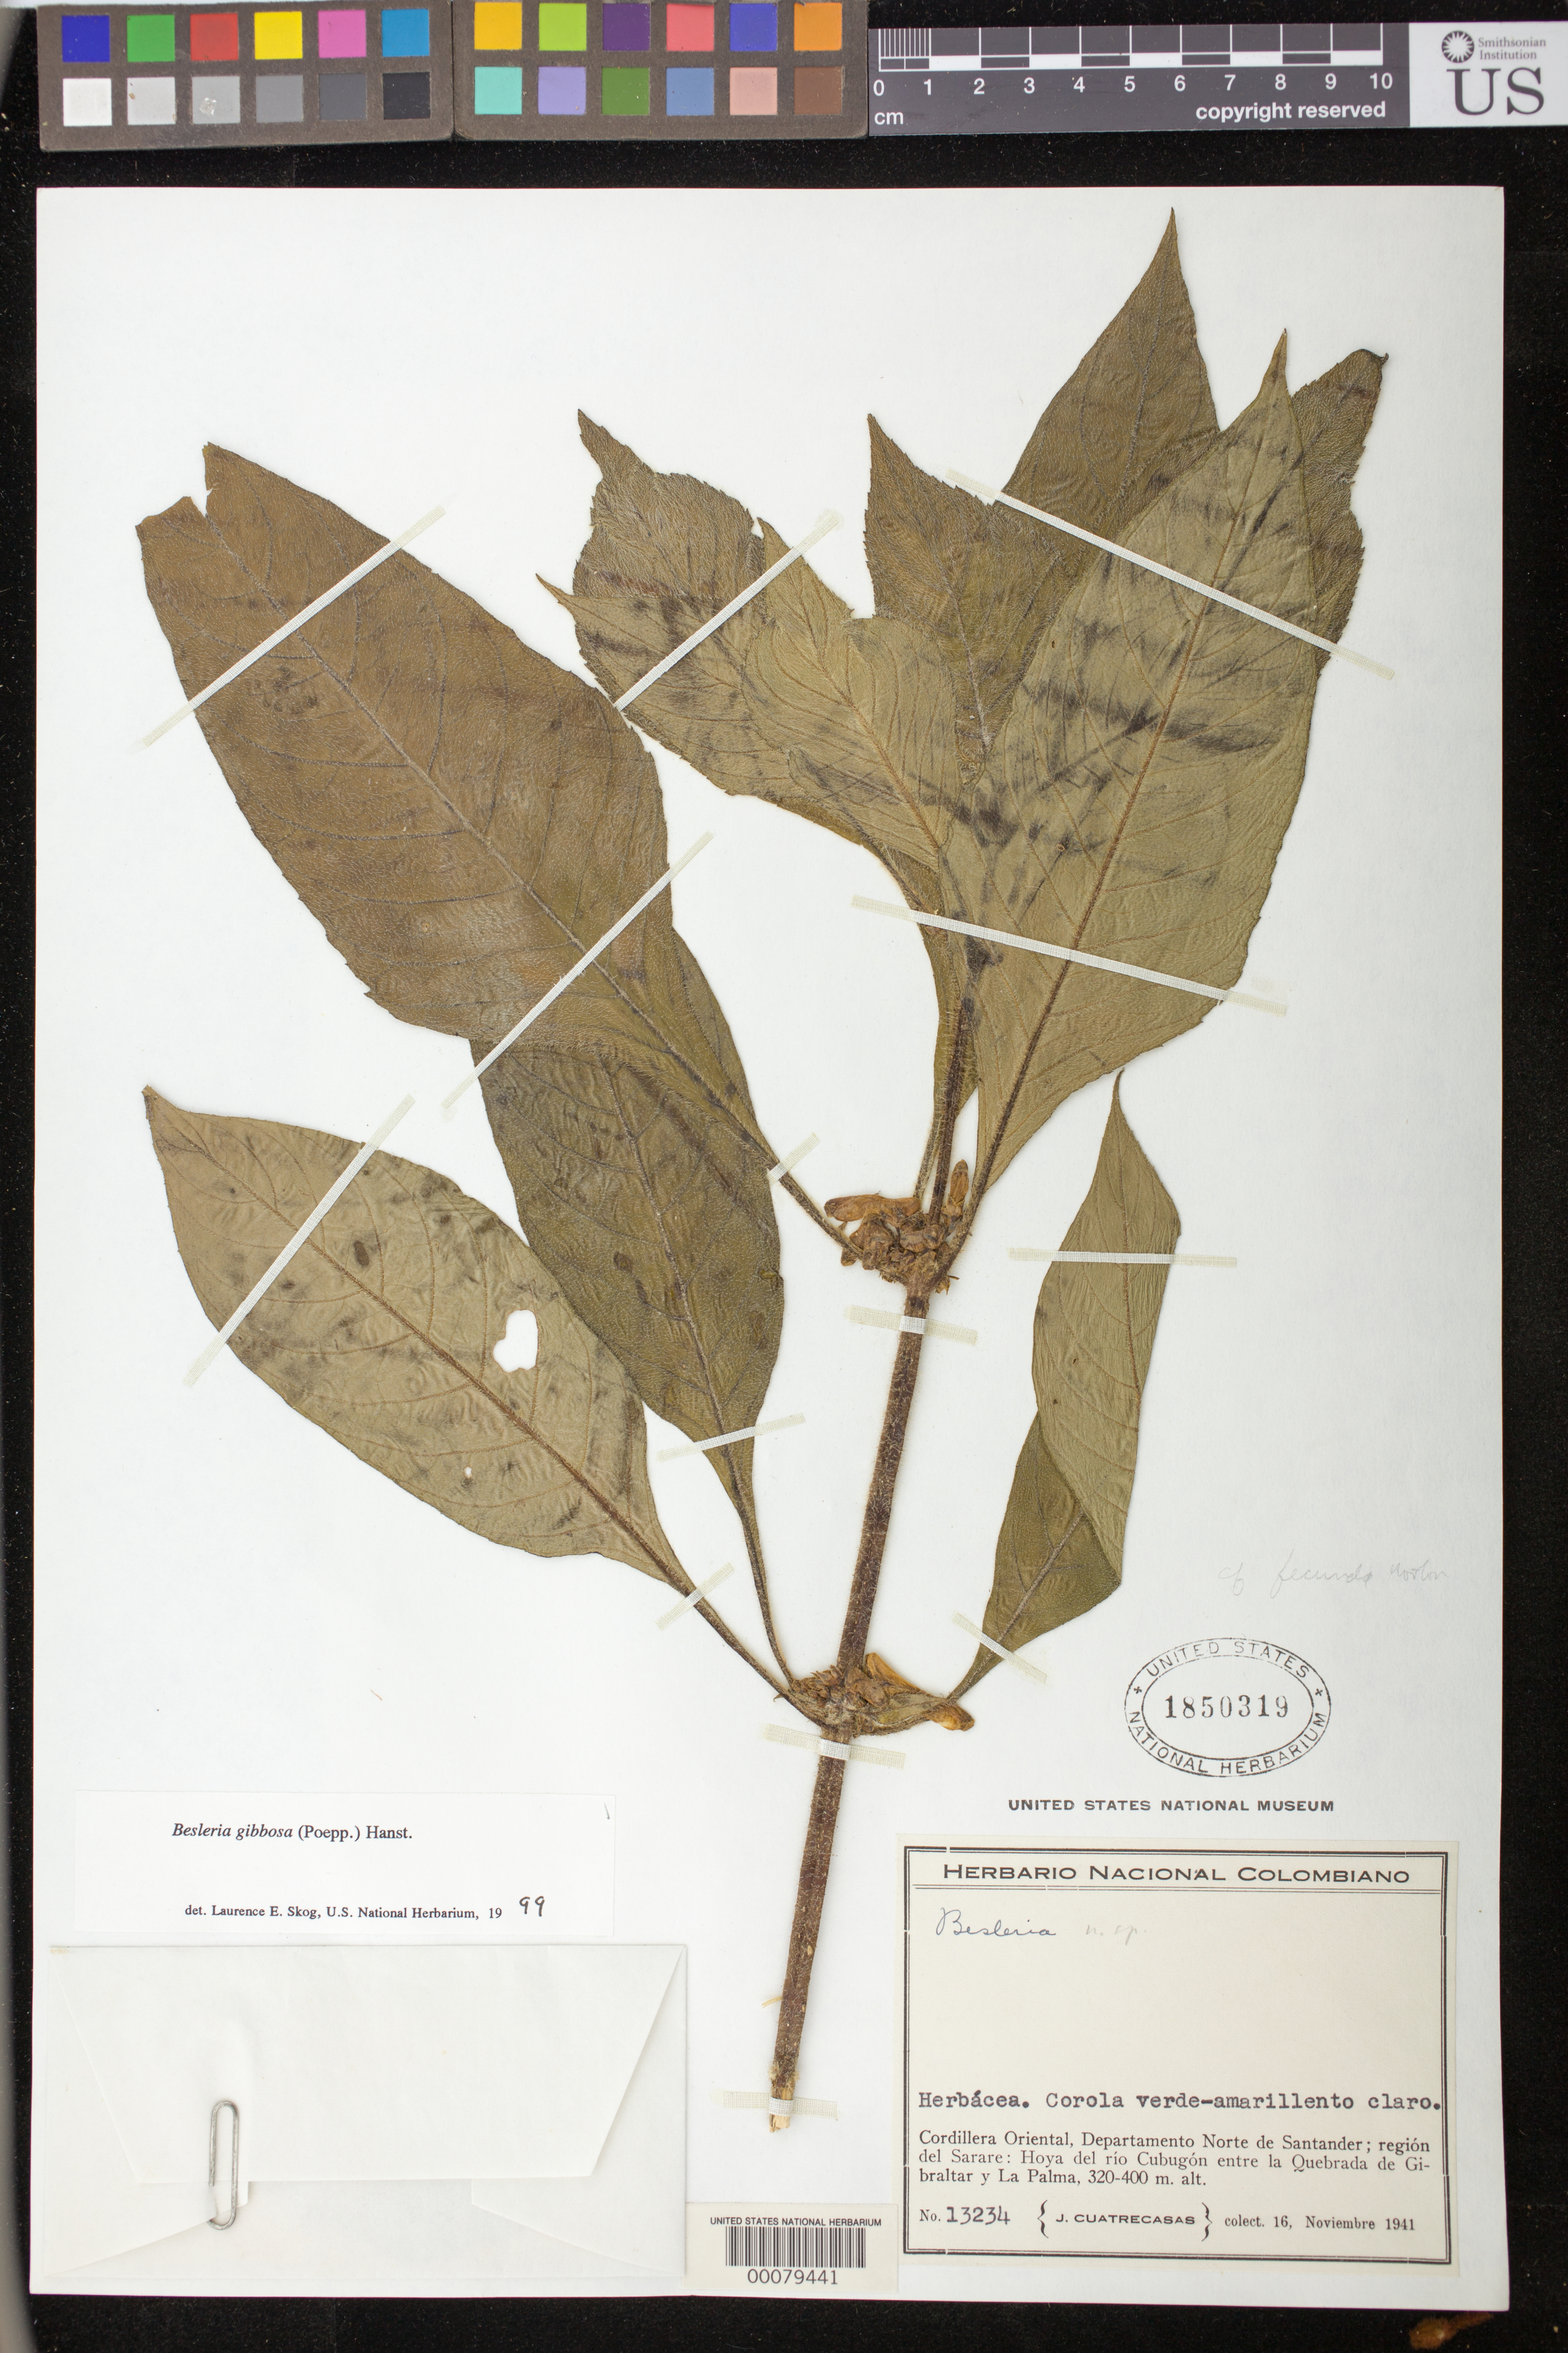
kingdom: Plantae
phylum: Tracheophyta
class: Magnoliopsida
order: Lamiales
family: Gesneriaceae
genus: Besleria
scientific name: Besleria gibbosa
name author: (Poepp.) Hanst.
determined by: Skog, Laurence E.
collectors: J. Cuatrecasas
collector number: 13234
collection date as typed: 16 Nov 1941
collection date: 1941-11-16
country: Colombia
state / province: Norte de Santander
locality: Cordillera Oriental; région del Sarare, Hoya del río Cubugón entre la Quebrada de Gibraltar y La Palma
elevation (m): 320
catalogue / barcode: US 1850319